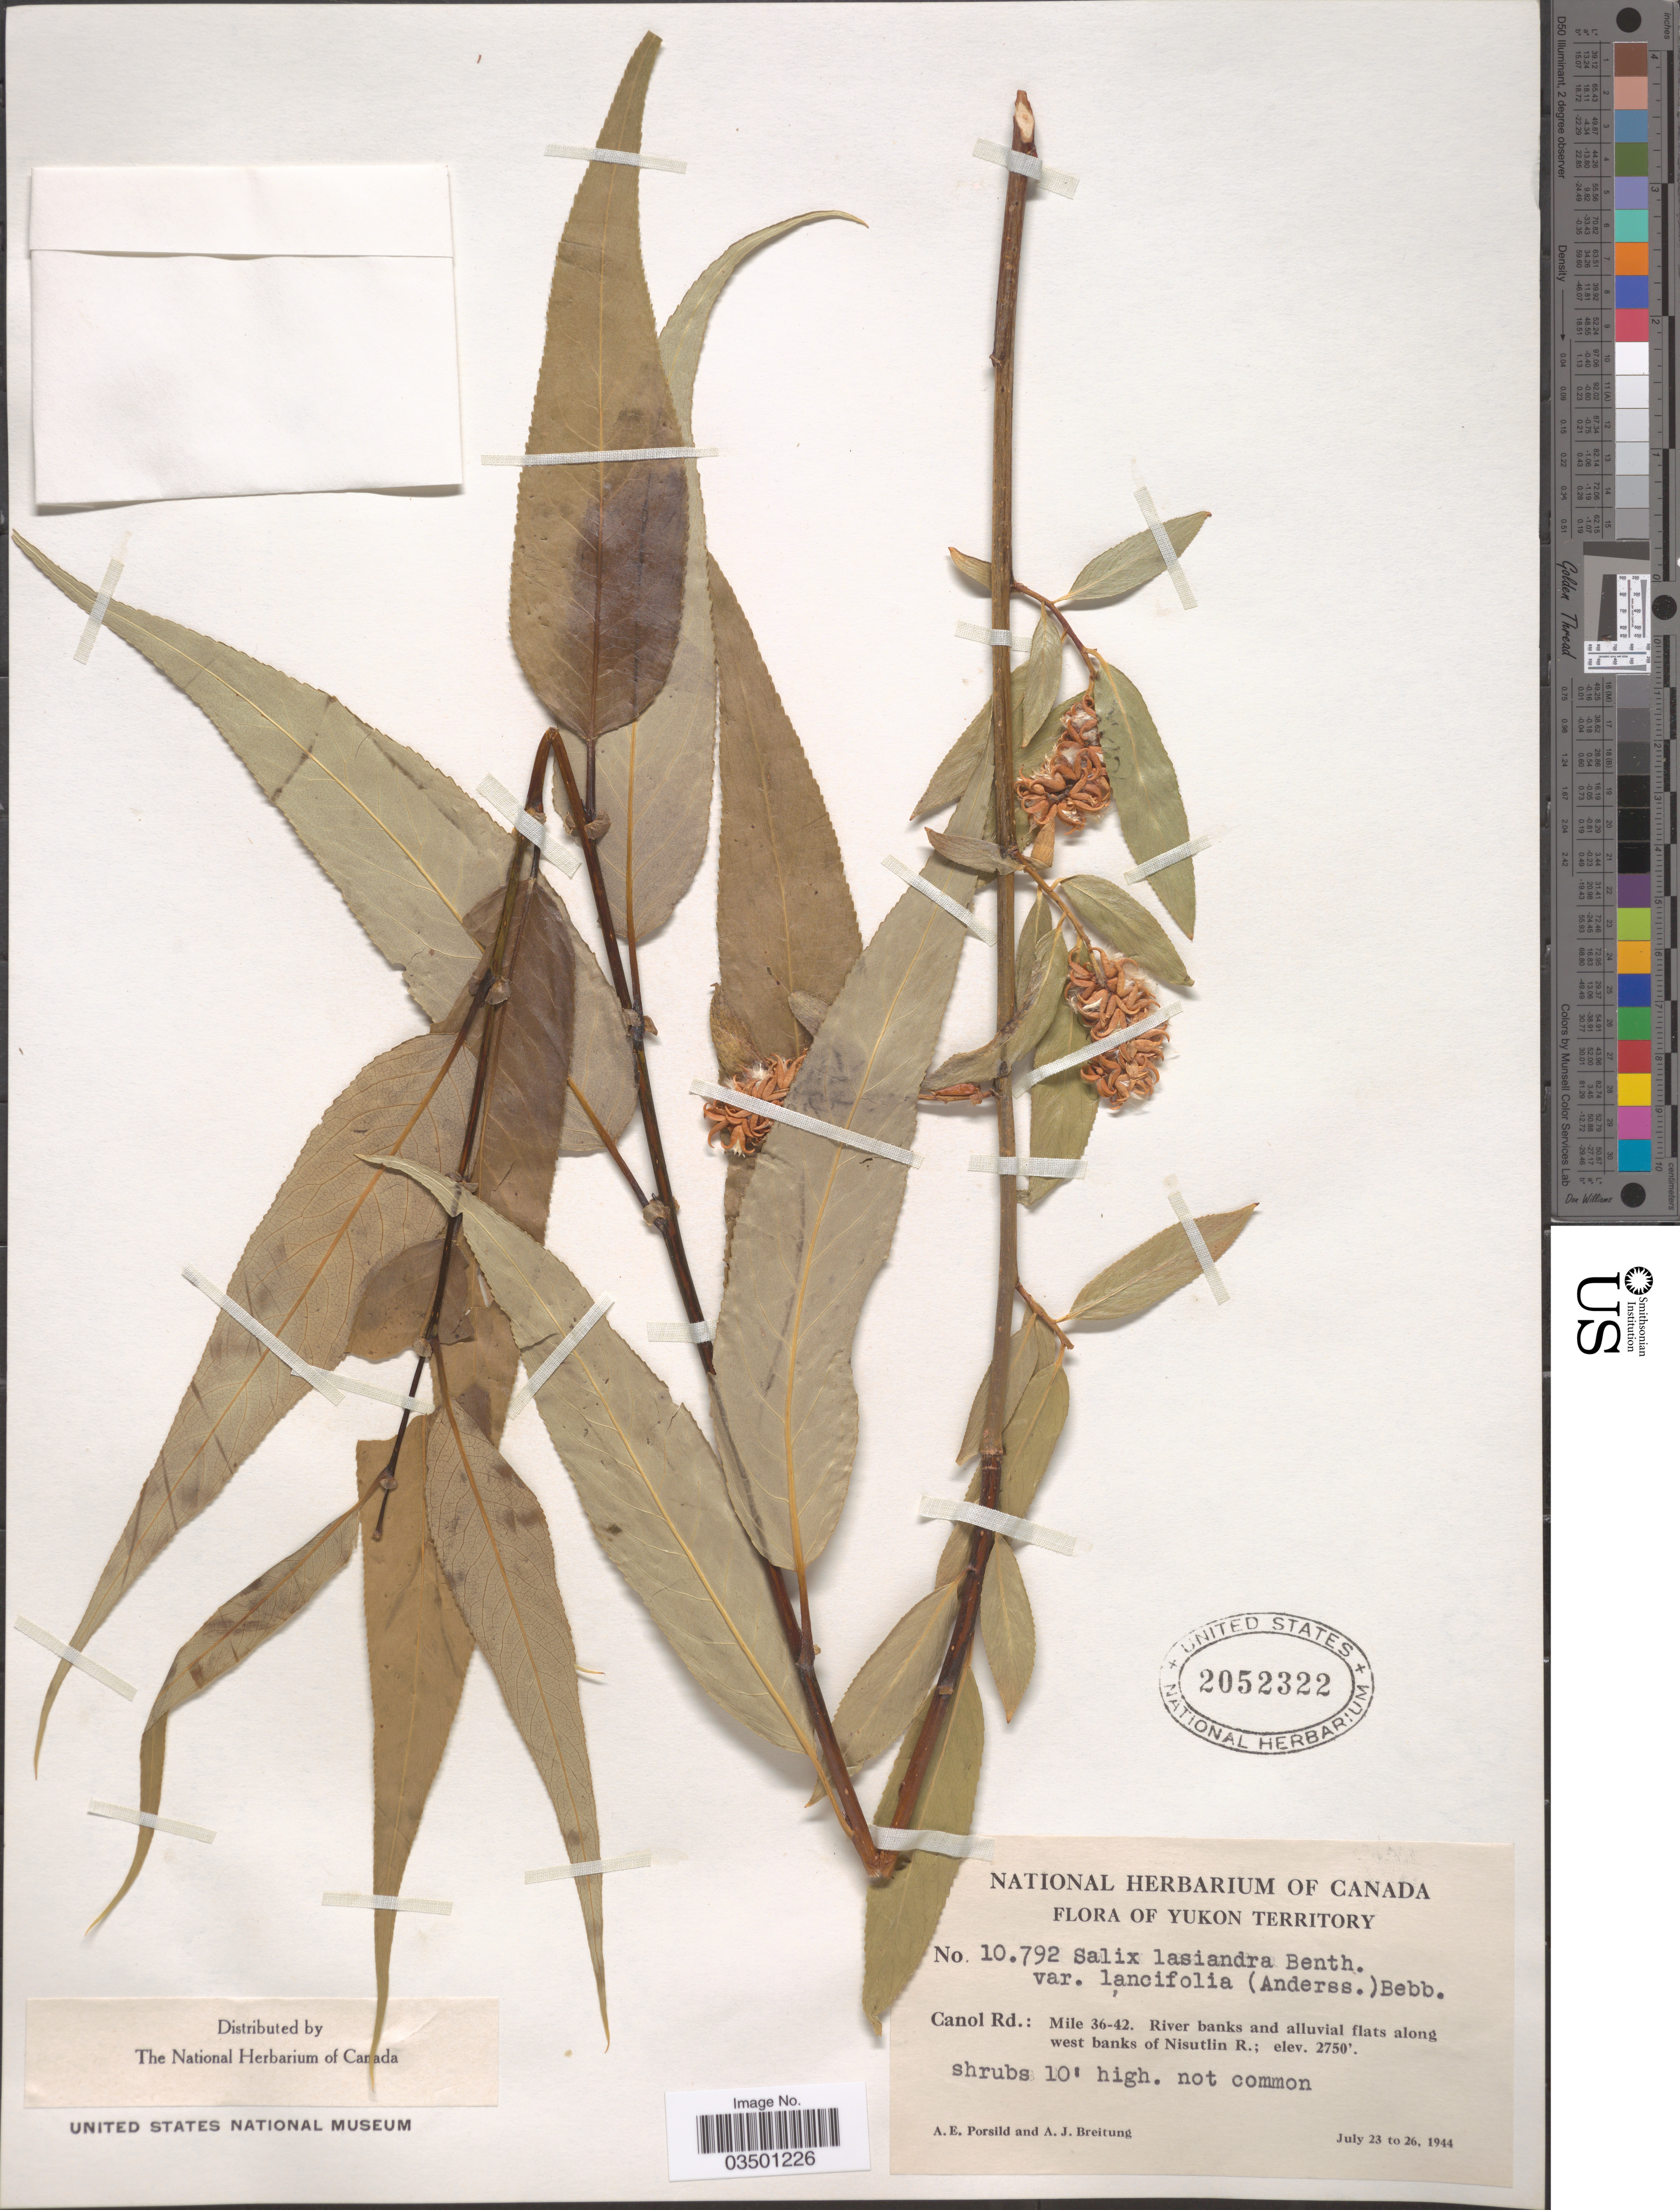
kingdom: Plantae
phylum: Tracheophyta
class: Magnoliopsida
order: Malpighiales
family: Salicaceae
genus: Salix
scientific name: Salix lasiandra var. lancifolia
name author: Bebb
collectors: A. E. Porsild & A. Breitung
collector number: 10792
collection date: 1944-07-23/1944-07-26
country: Canada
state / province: Yukon Territory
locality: Canol Rd.: Mile 36-42. River banks and alluvial flats along west banks of Nisutlin R.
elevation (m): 838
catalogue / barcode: US 2052322